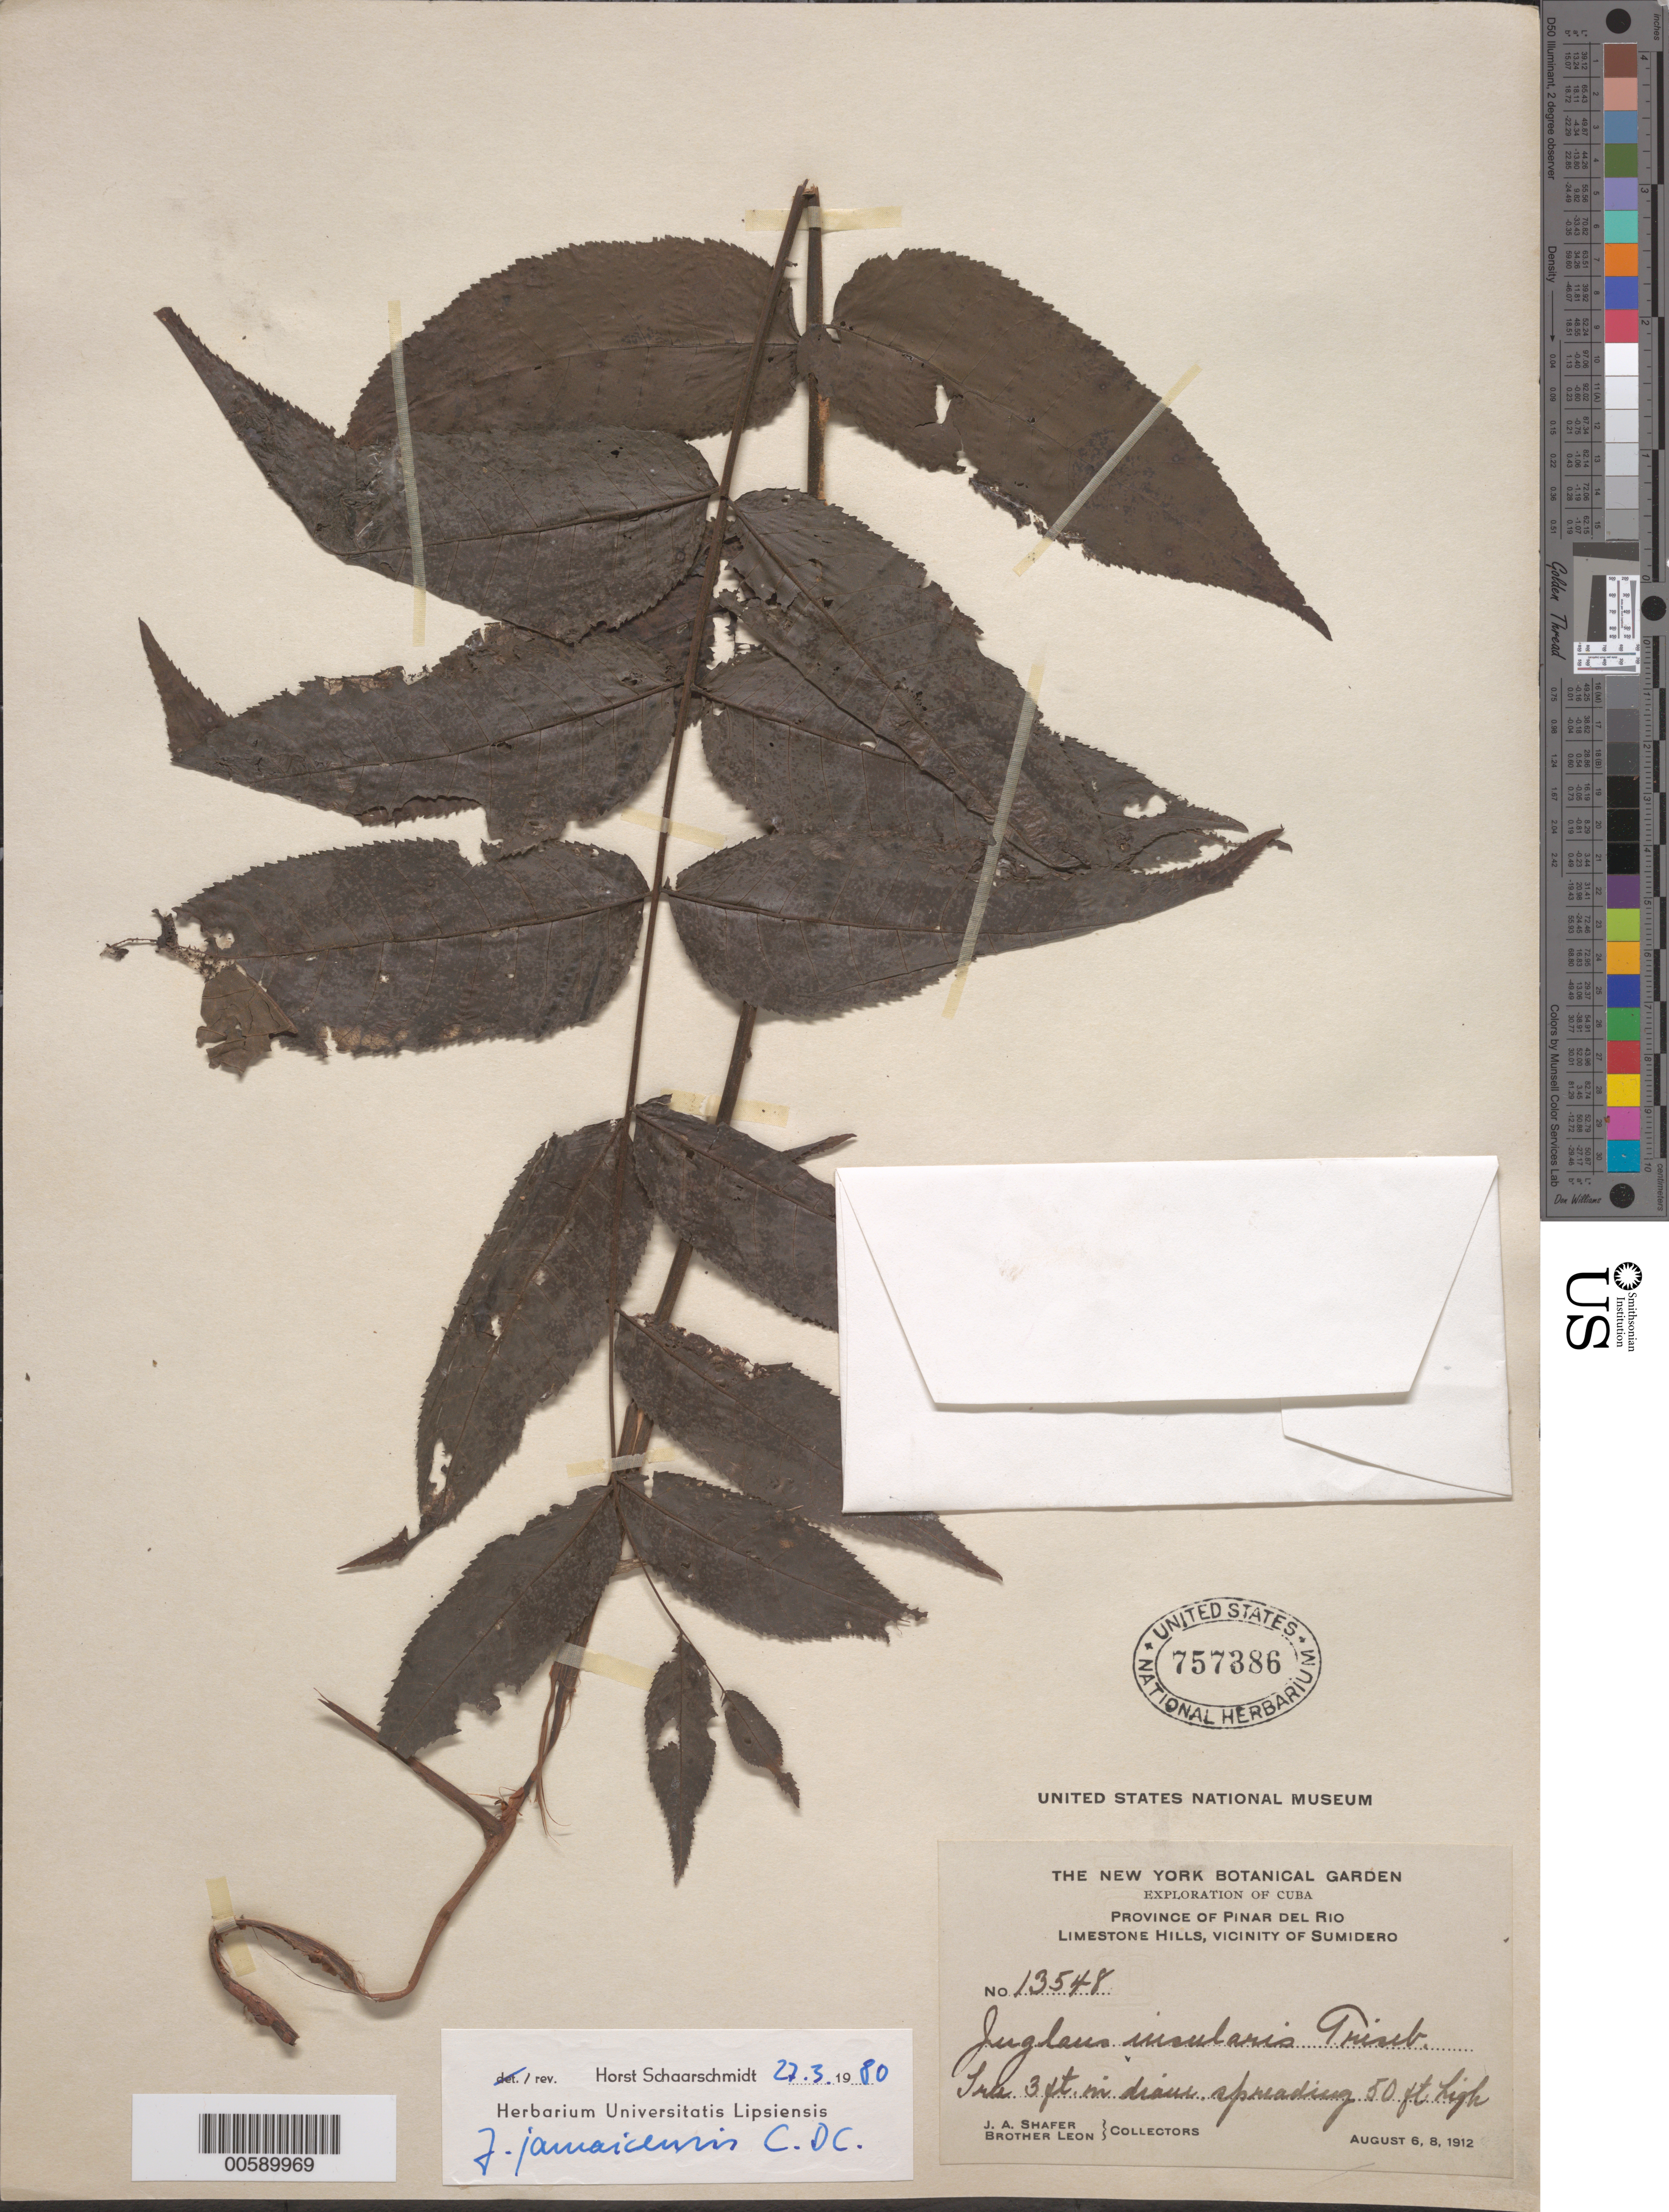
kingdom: Plantae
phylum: Tracheophyta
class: Magnoliopsida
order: Fagales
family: Juglandaceae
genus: Juglans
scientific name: Juglans jamaicensis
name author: C. DC.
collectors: J. A. Shafer & Bro. León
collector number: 13548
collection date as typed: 06 Aug 1912 and 08 Aug 1912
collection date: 1912-08-06,1912-08-08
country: Cuba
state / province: Pinar del Río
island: Greater Antilles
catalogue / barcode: US 757386